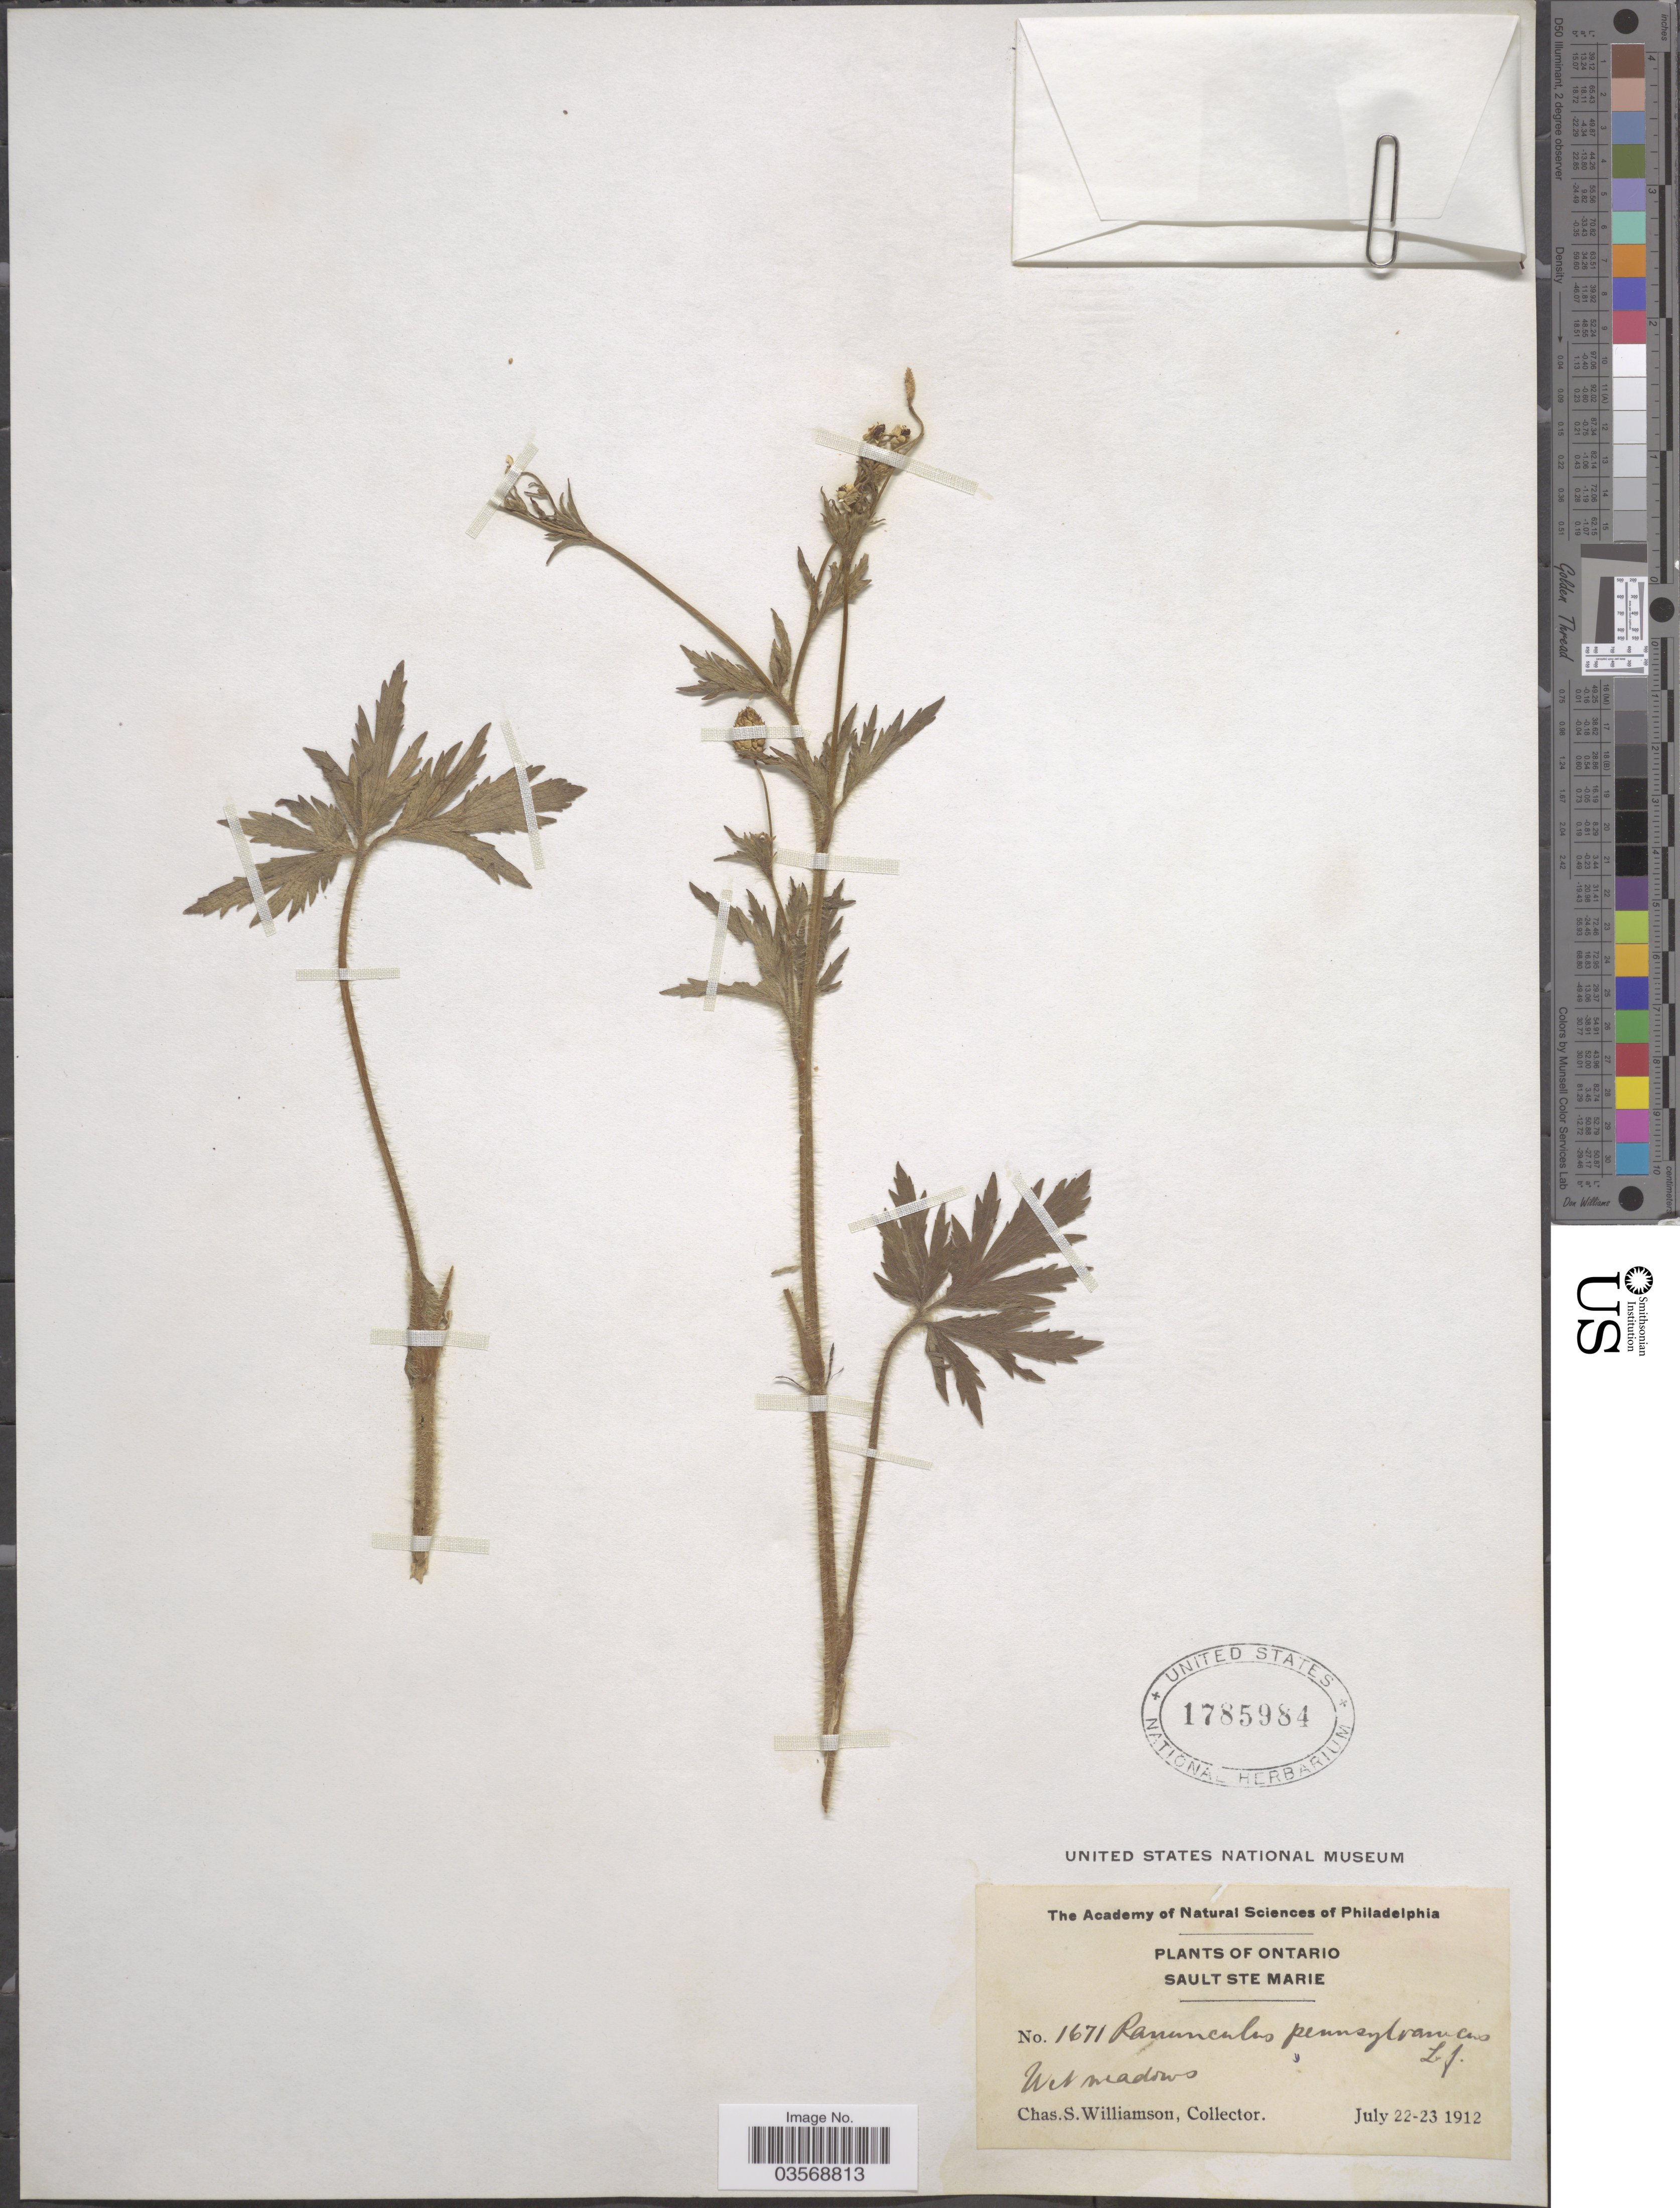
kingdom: Plantae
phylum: Tracheophyta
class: Magnoliopsida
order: Ranunculales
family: Ranunculaceae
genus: Ranunculus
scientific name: Ranunculus pensylvanicus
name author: L. f.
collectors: C. Williamson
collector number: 1671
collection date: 1912-07-22/1912-07-23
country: Canada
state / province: Ontario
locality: Sault Ste Marie.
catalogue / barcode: US 1785984